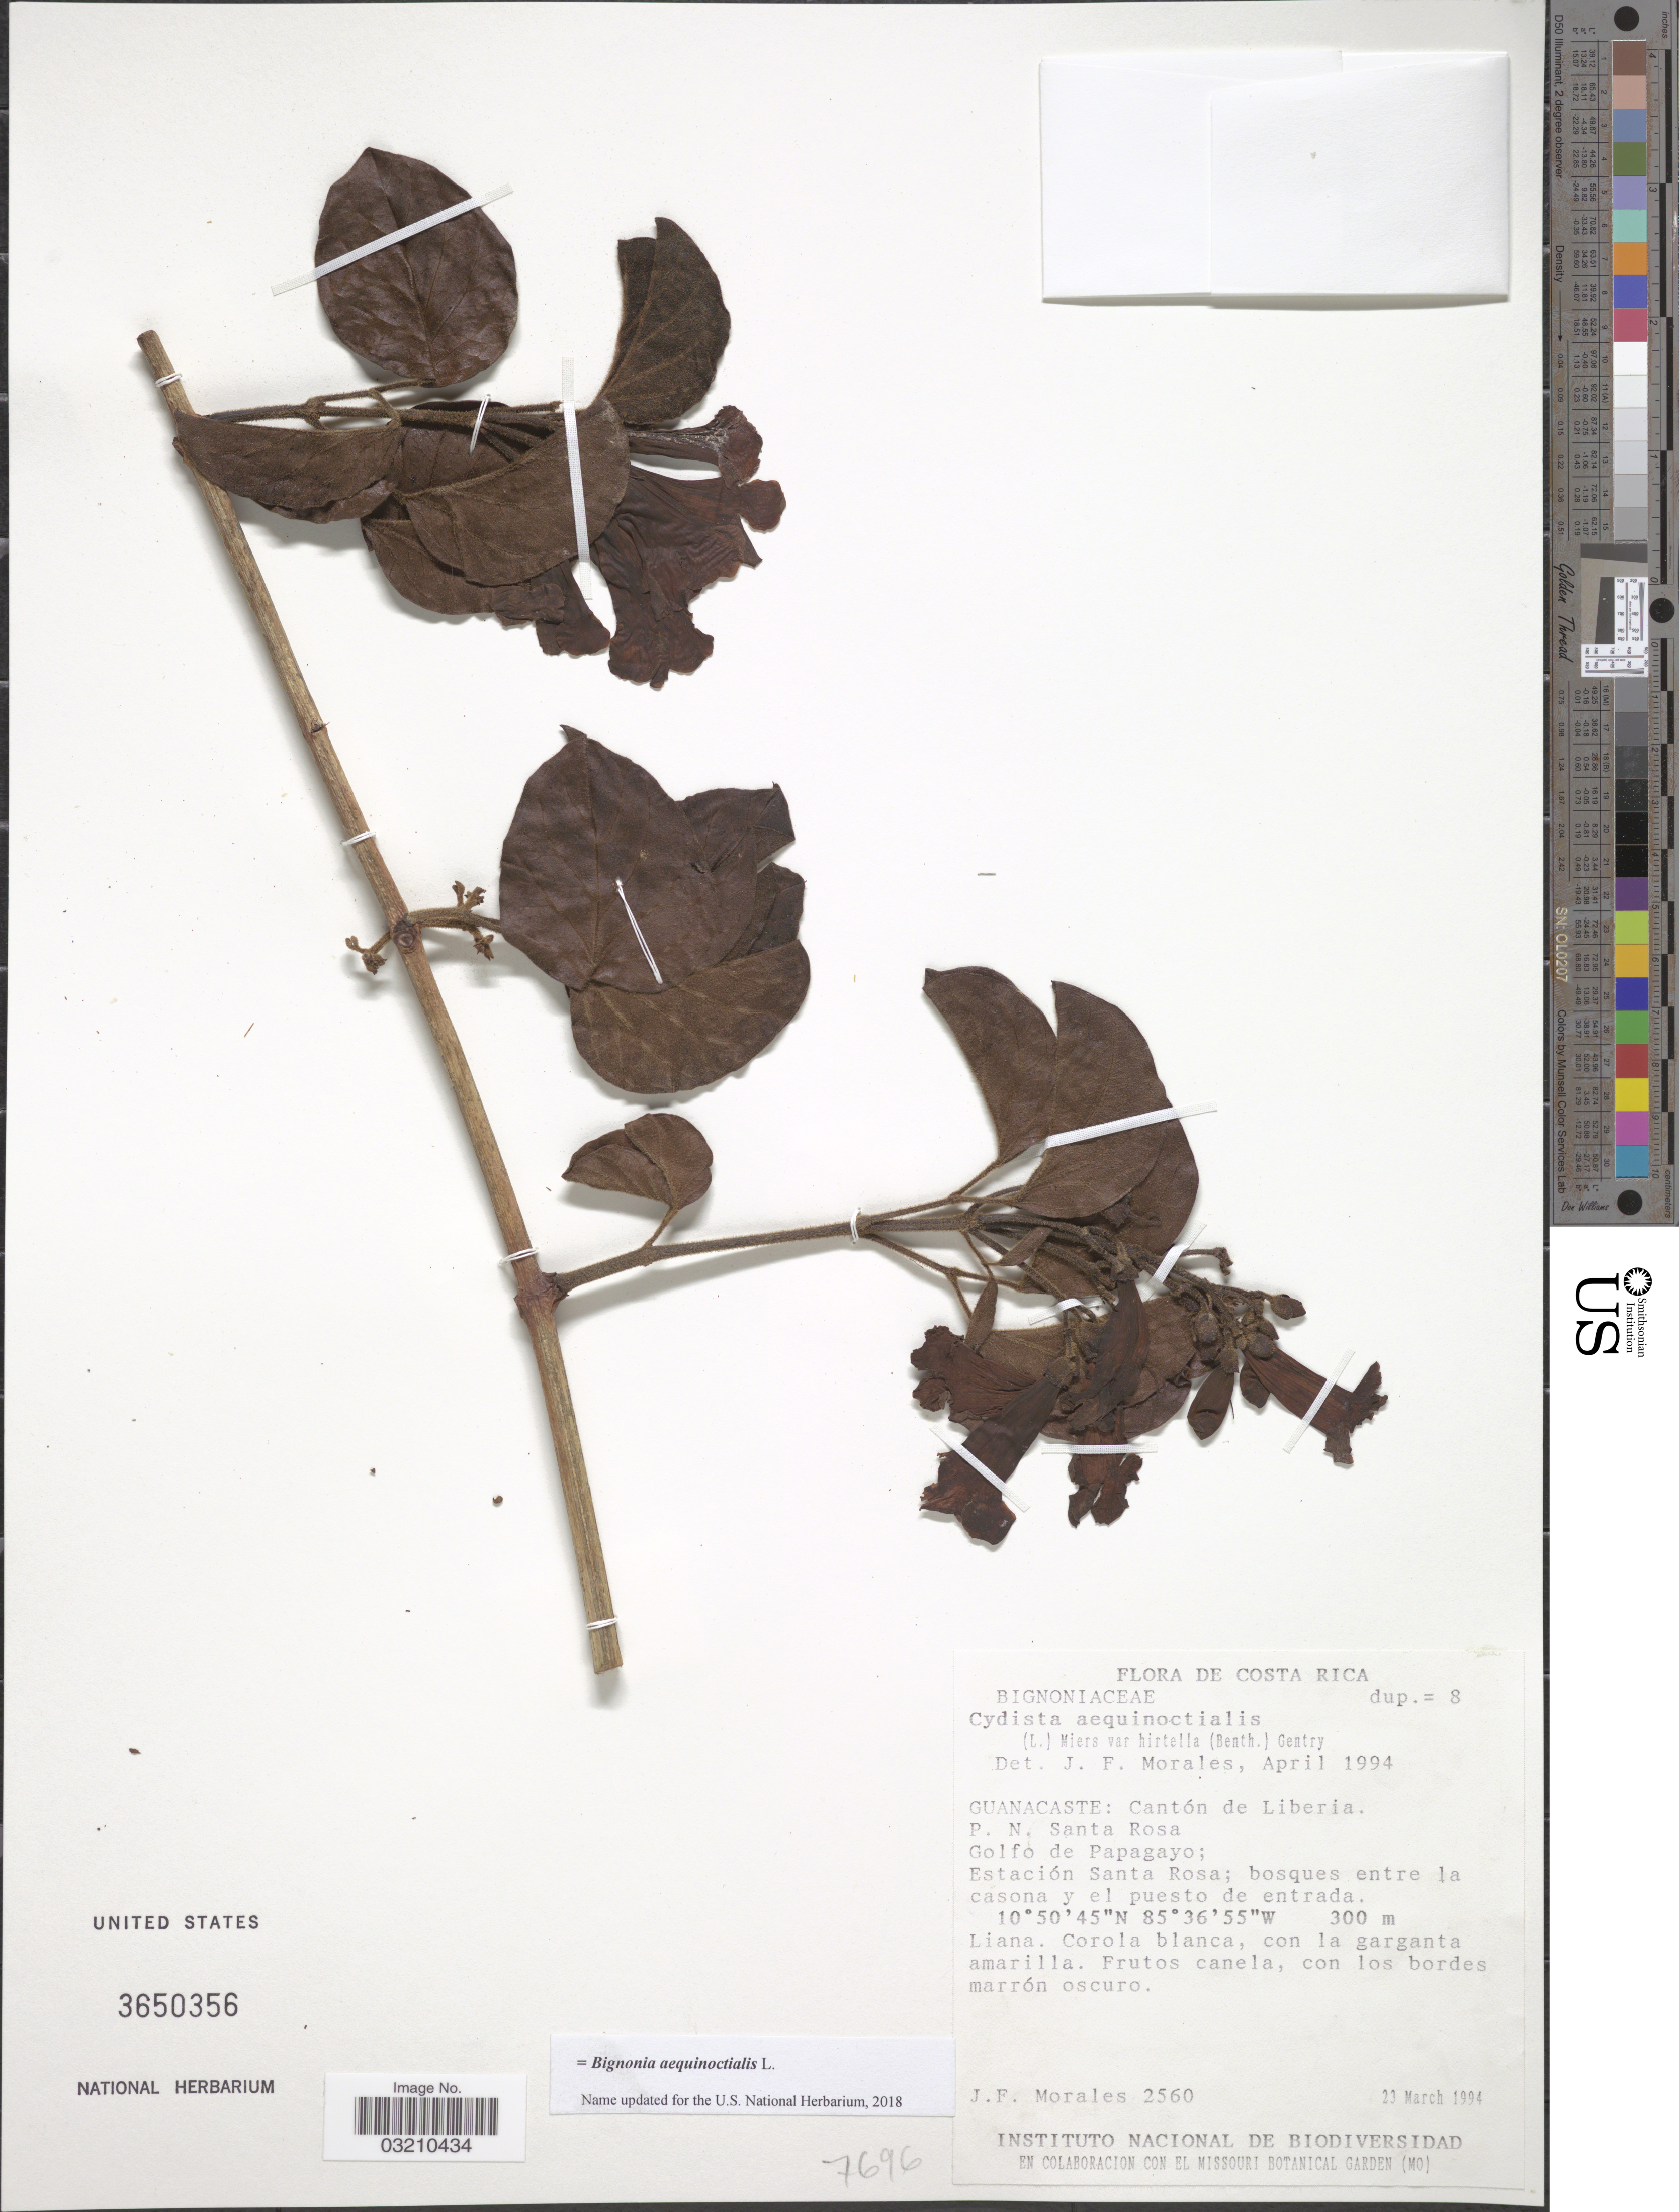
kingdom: Plantae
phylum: Tracheophyta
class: Magnoliopsida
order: Lamiales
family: Bignoniaceae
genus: Bignonia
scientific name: Bignonia aequinoctialis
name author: L.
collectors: J. Morales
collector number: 2560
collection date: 1994-03-23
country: Costa Rica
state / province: Guanacaste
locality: Cantón de Liberia. P. N. Santa Rosa. Golfo de Papagayo. Estación Santa Rosa.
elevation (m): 300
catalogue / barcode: US 3650356